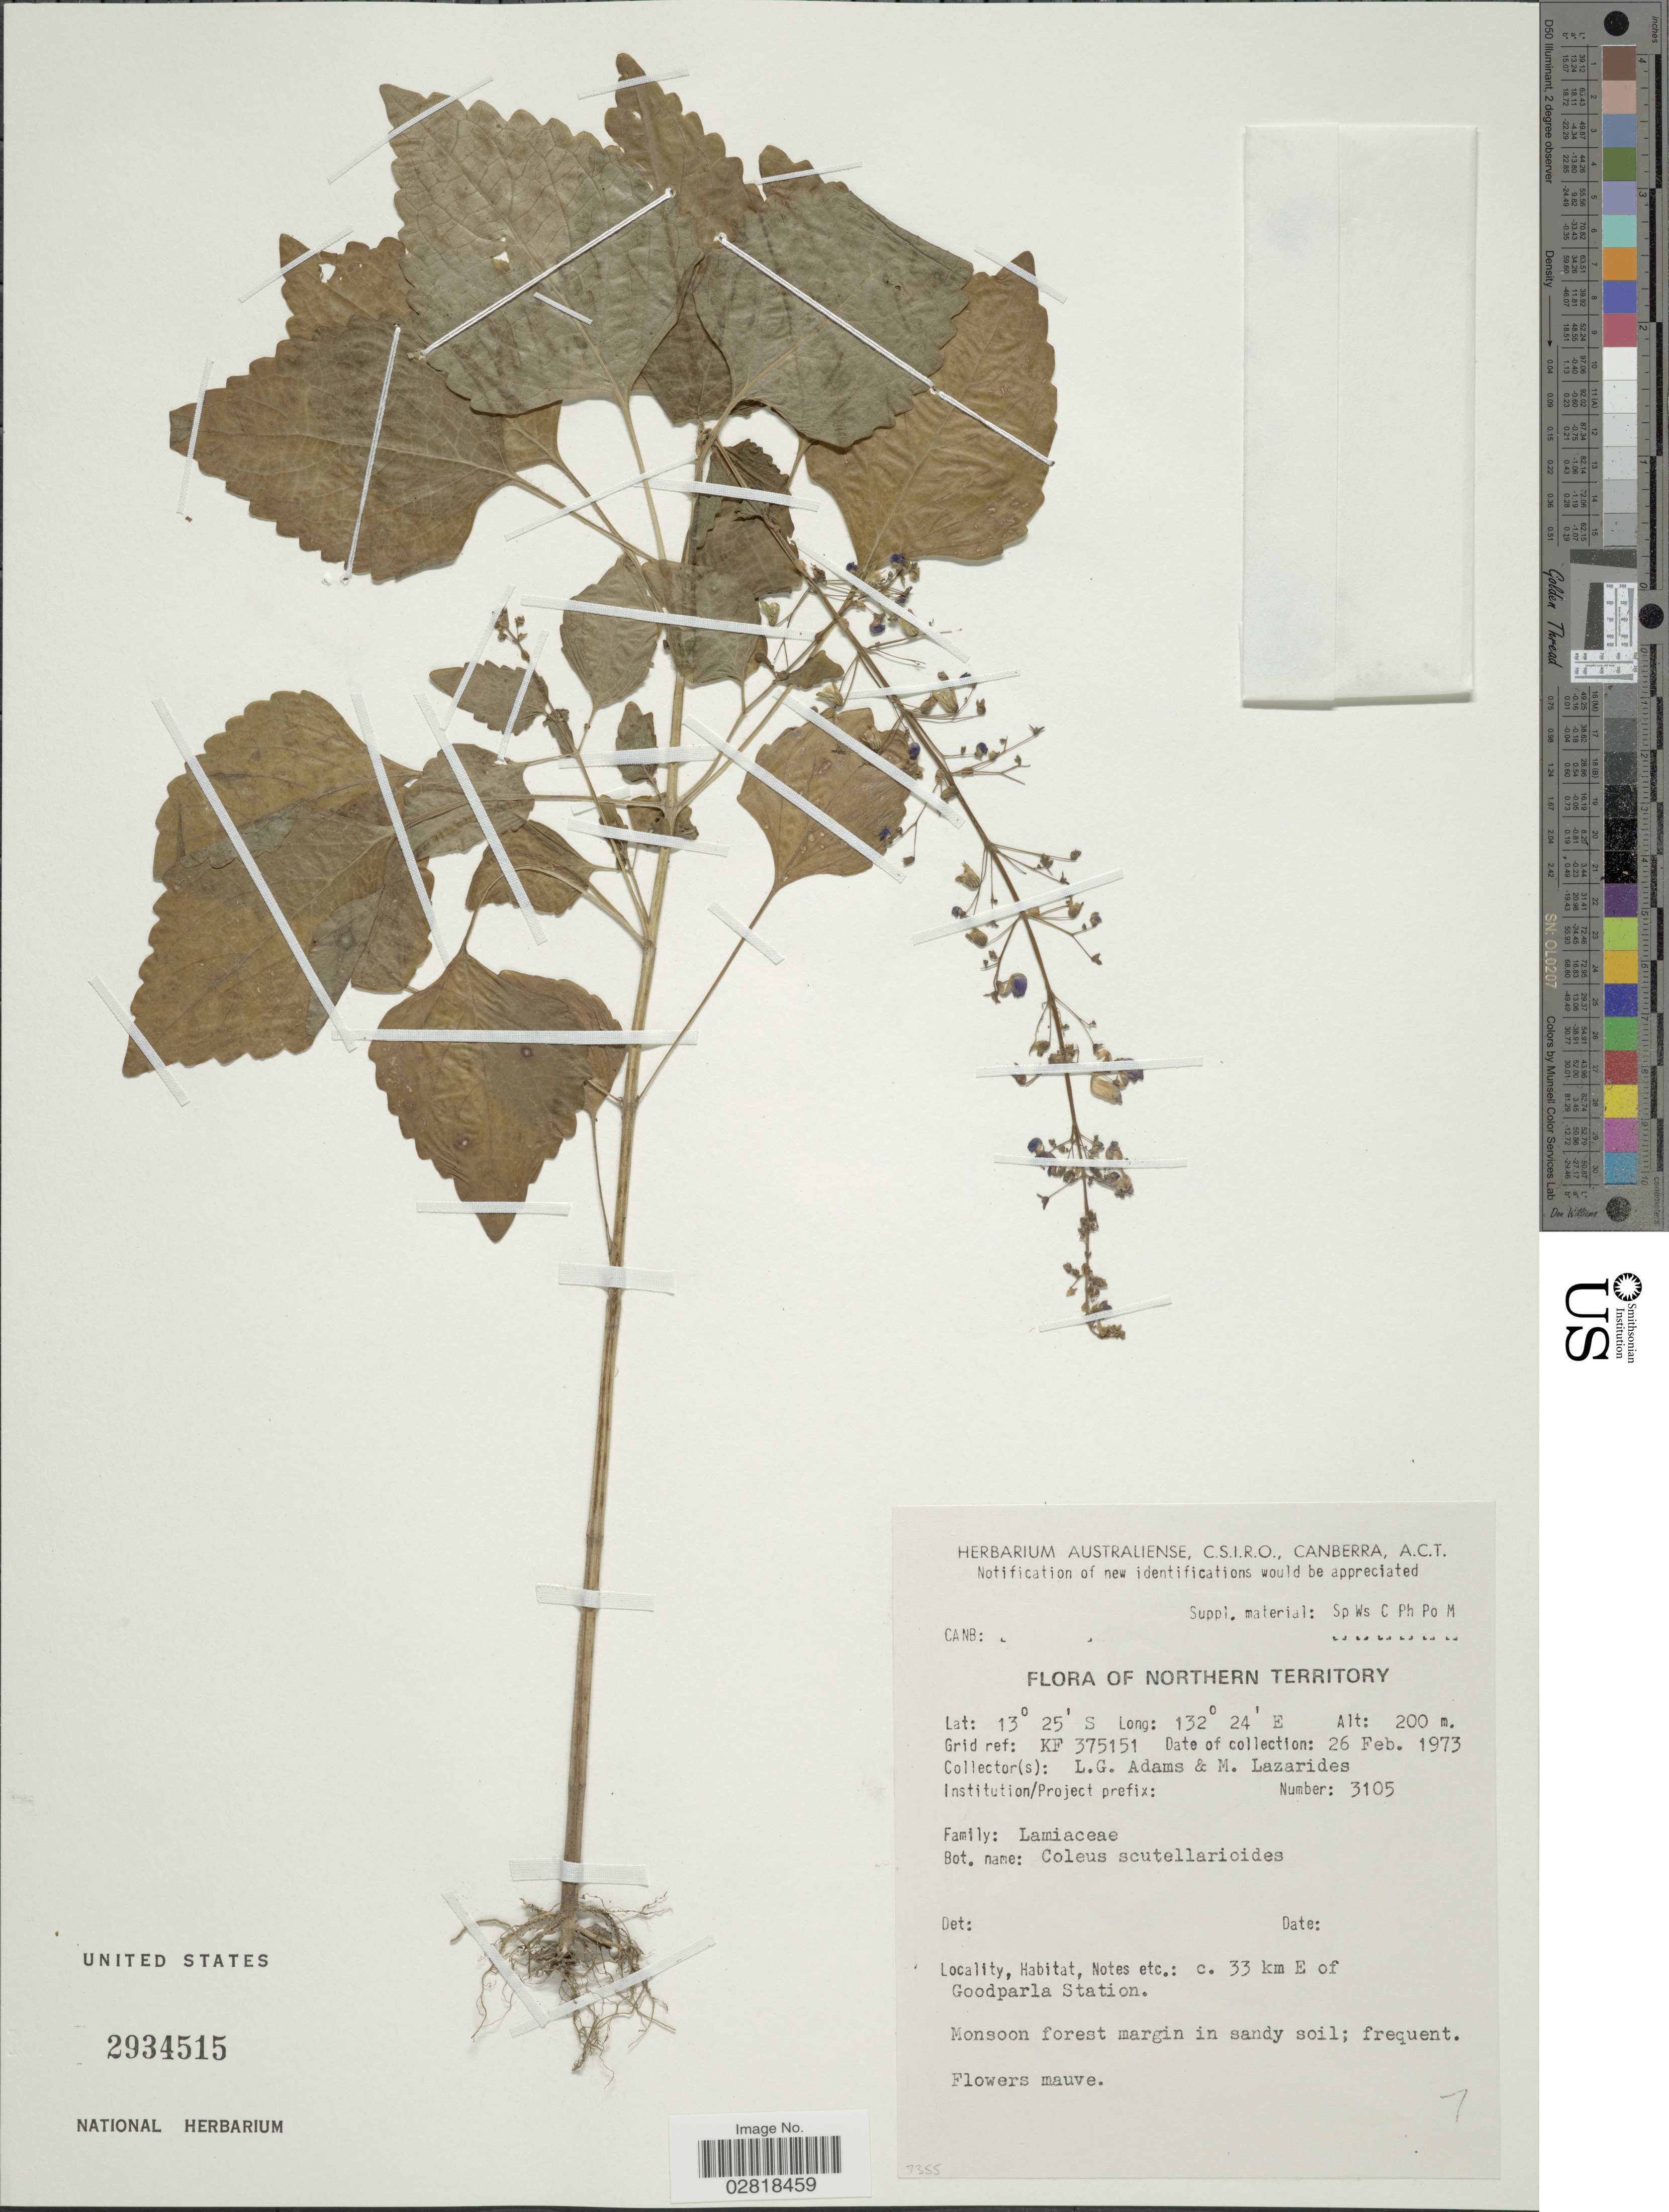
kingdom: Plantae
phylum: Tracheophyta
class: Magnoliopsida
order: Lamiales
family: Lamiaceae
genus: Plectranthus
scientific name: Plectranthus scutellarioides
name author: (L.) R. Br.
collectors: L. G. Adams & M. Lazarides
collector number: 3105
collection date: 1973-02-26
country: Australia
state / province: Northern Territory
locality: Grid ref: KF 375151. C. 33 km E of Goodparla Station.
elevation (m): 200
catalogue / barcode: US 2934515